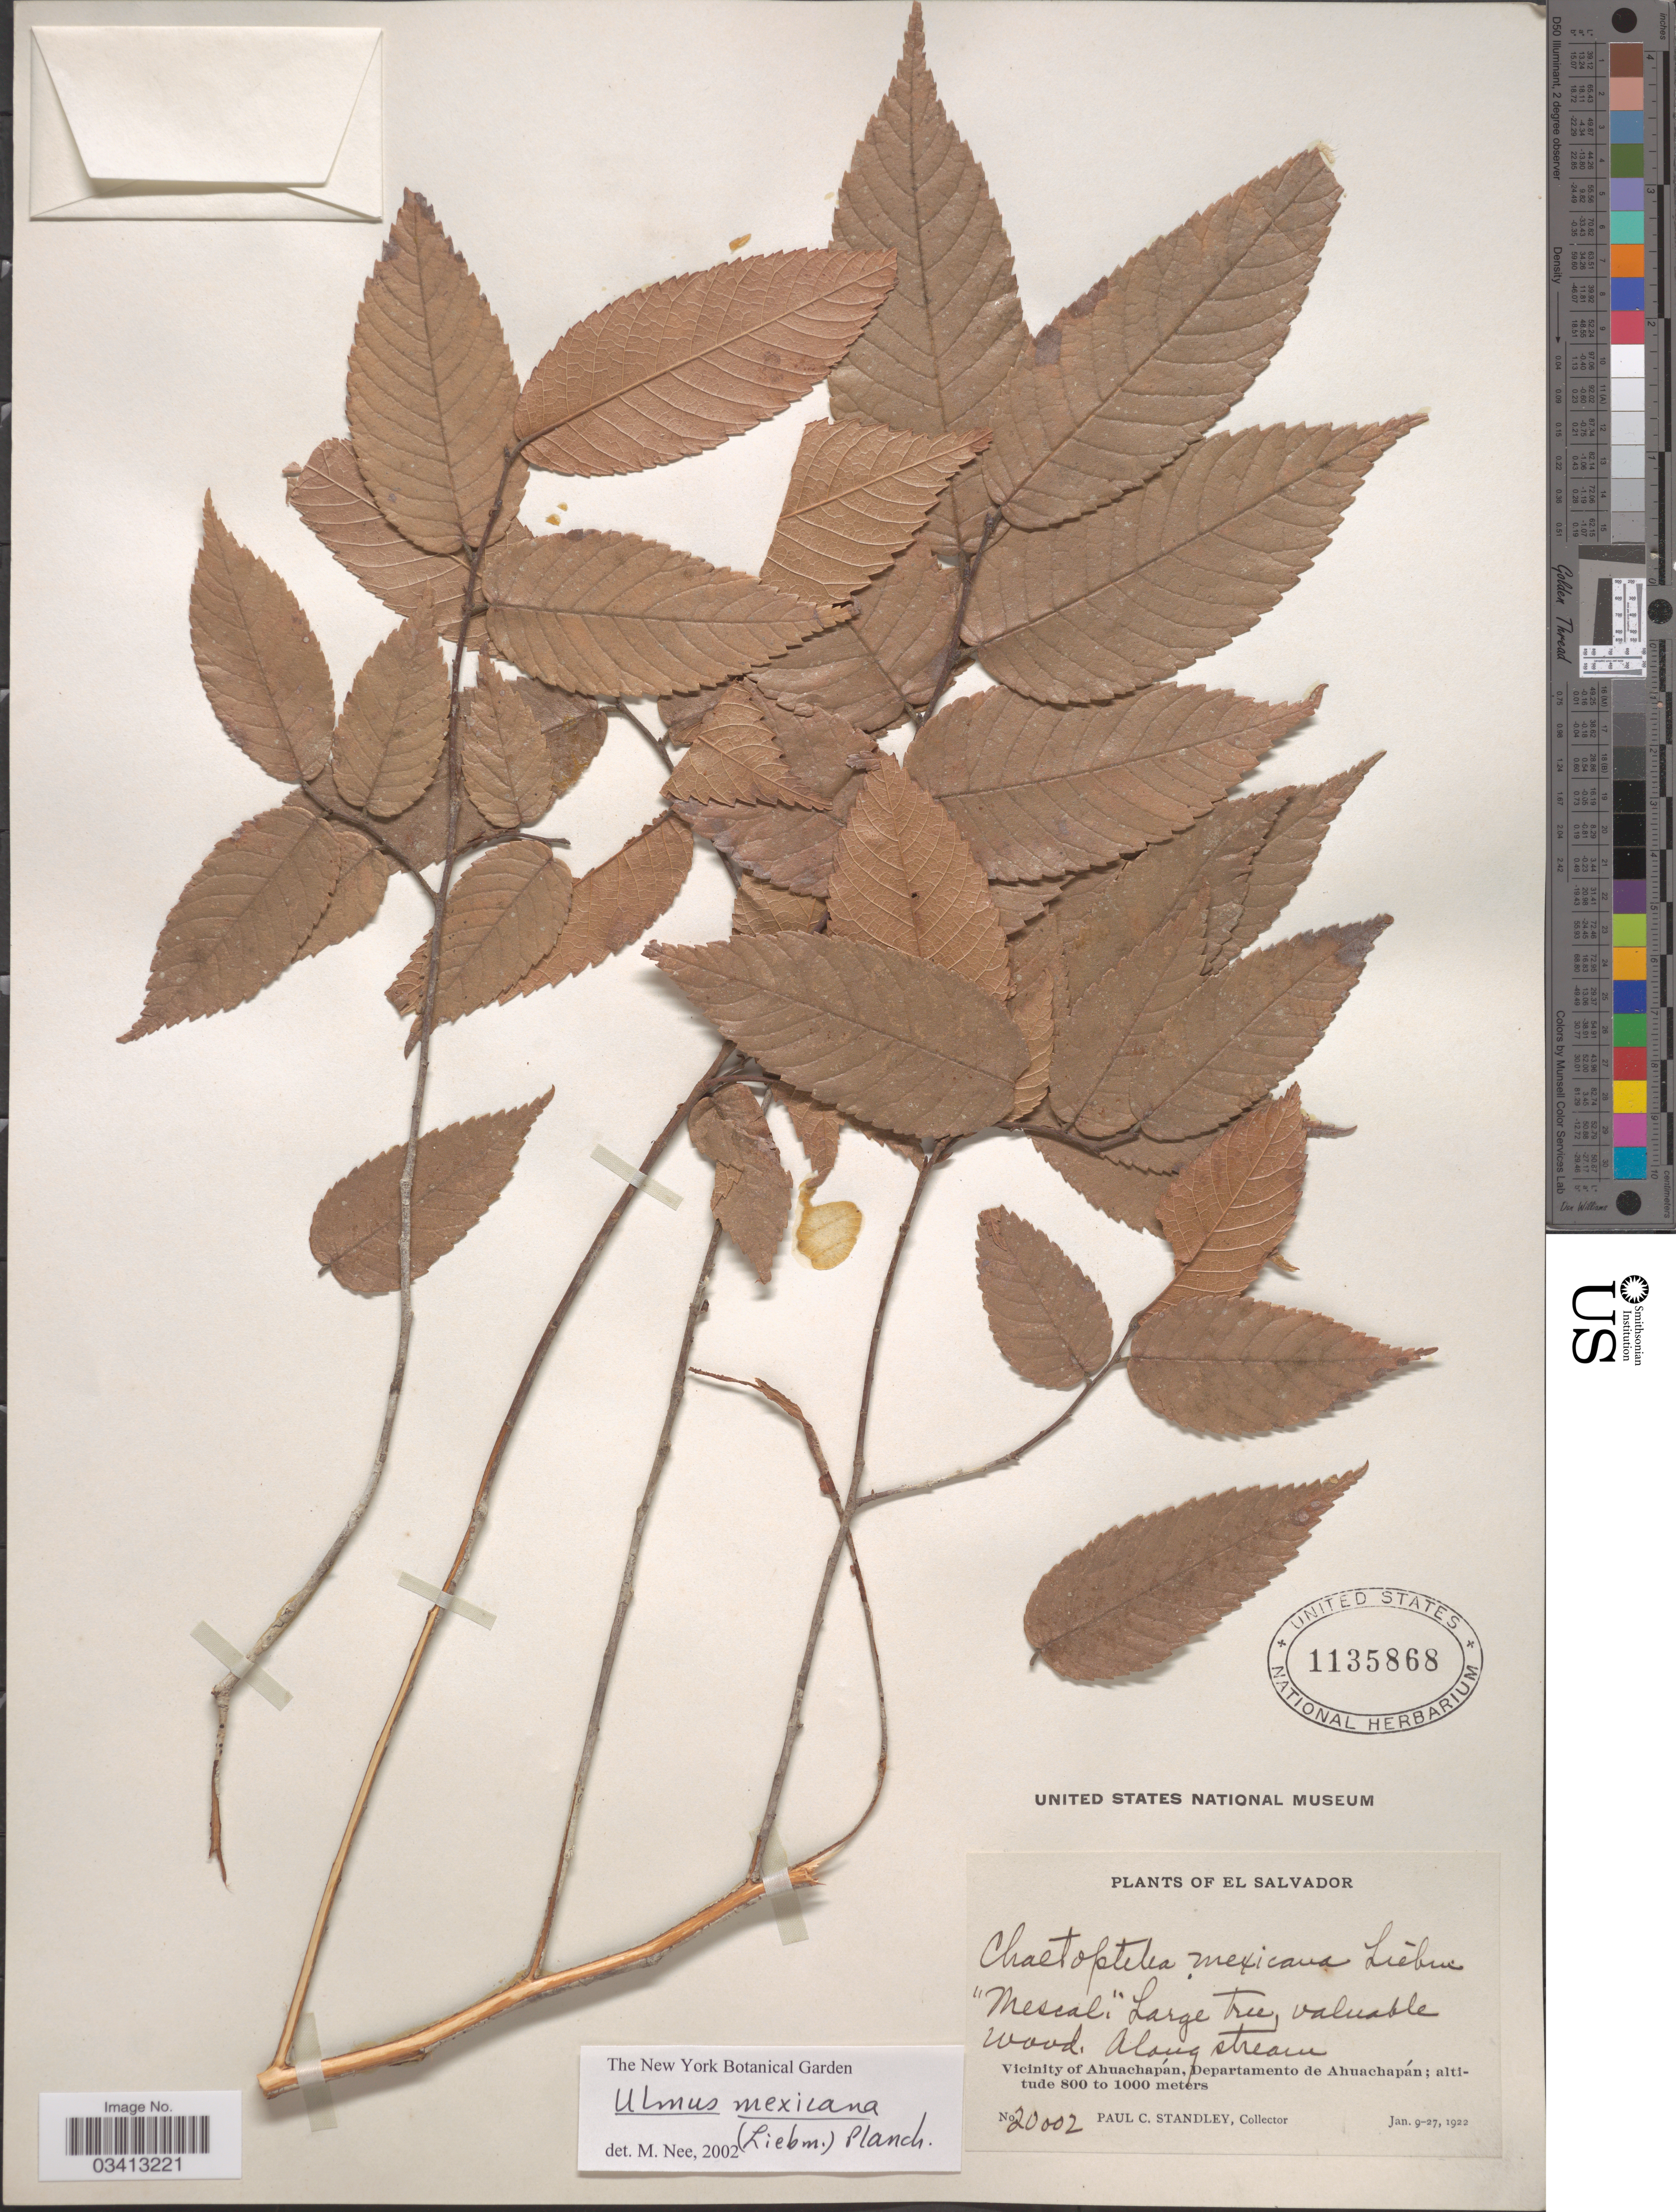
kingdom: Plantae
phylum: Tracheophyta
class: Magnoliopsida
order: Rosales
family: Ulmaceae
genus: Ulmus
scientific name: Ulmus mexicana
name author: (Liebm.) Planch.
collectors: P. C. Standley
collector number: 20002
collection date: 1922-01-09/1922-01-27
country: El Salvador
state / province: Ahuachapan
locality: Along stream. Vicinity of Ahuachapán, Departamento de Ahuachapán.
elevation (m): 800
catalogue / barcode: US 1135868